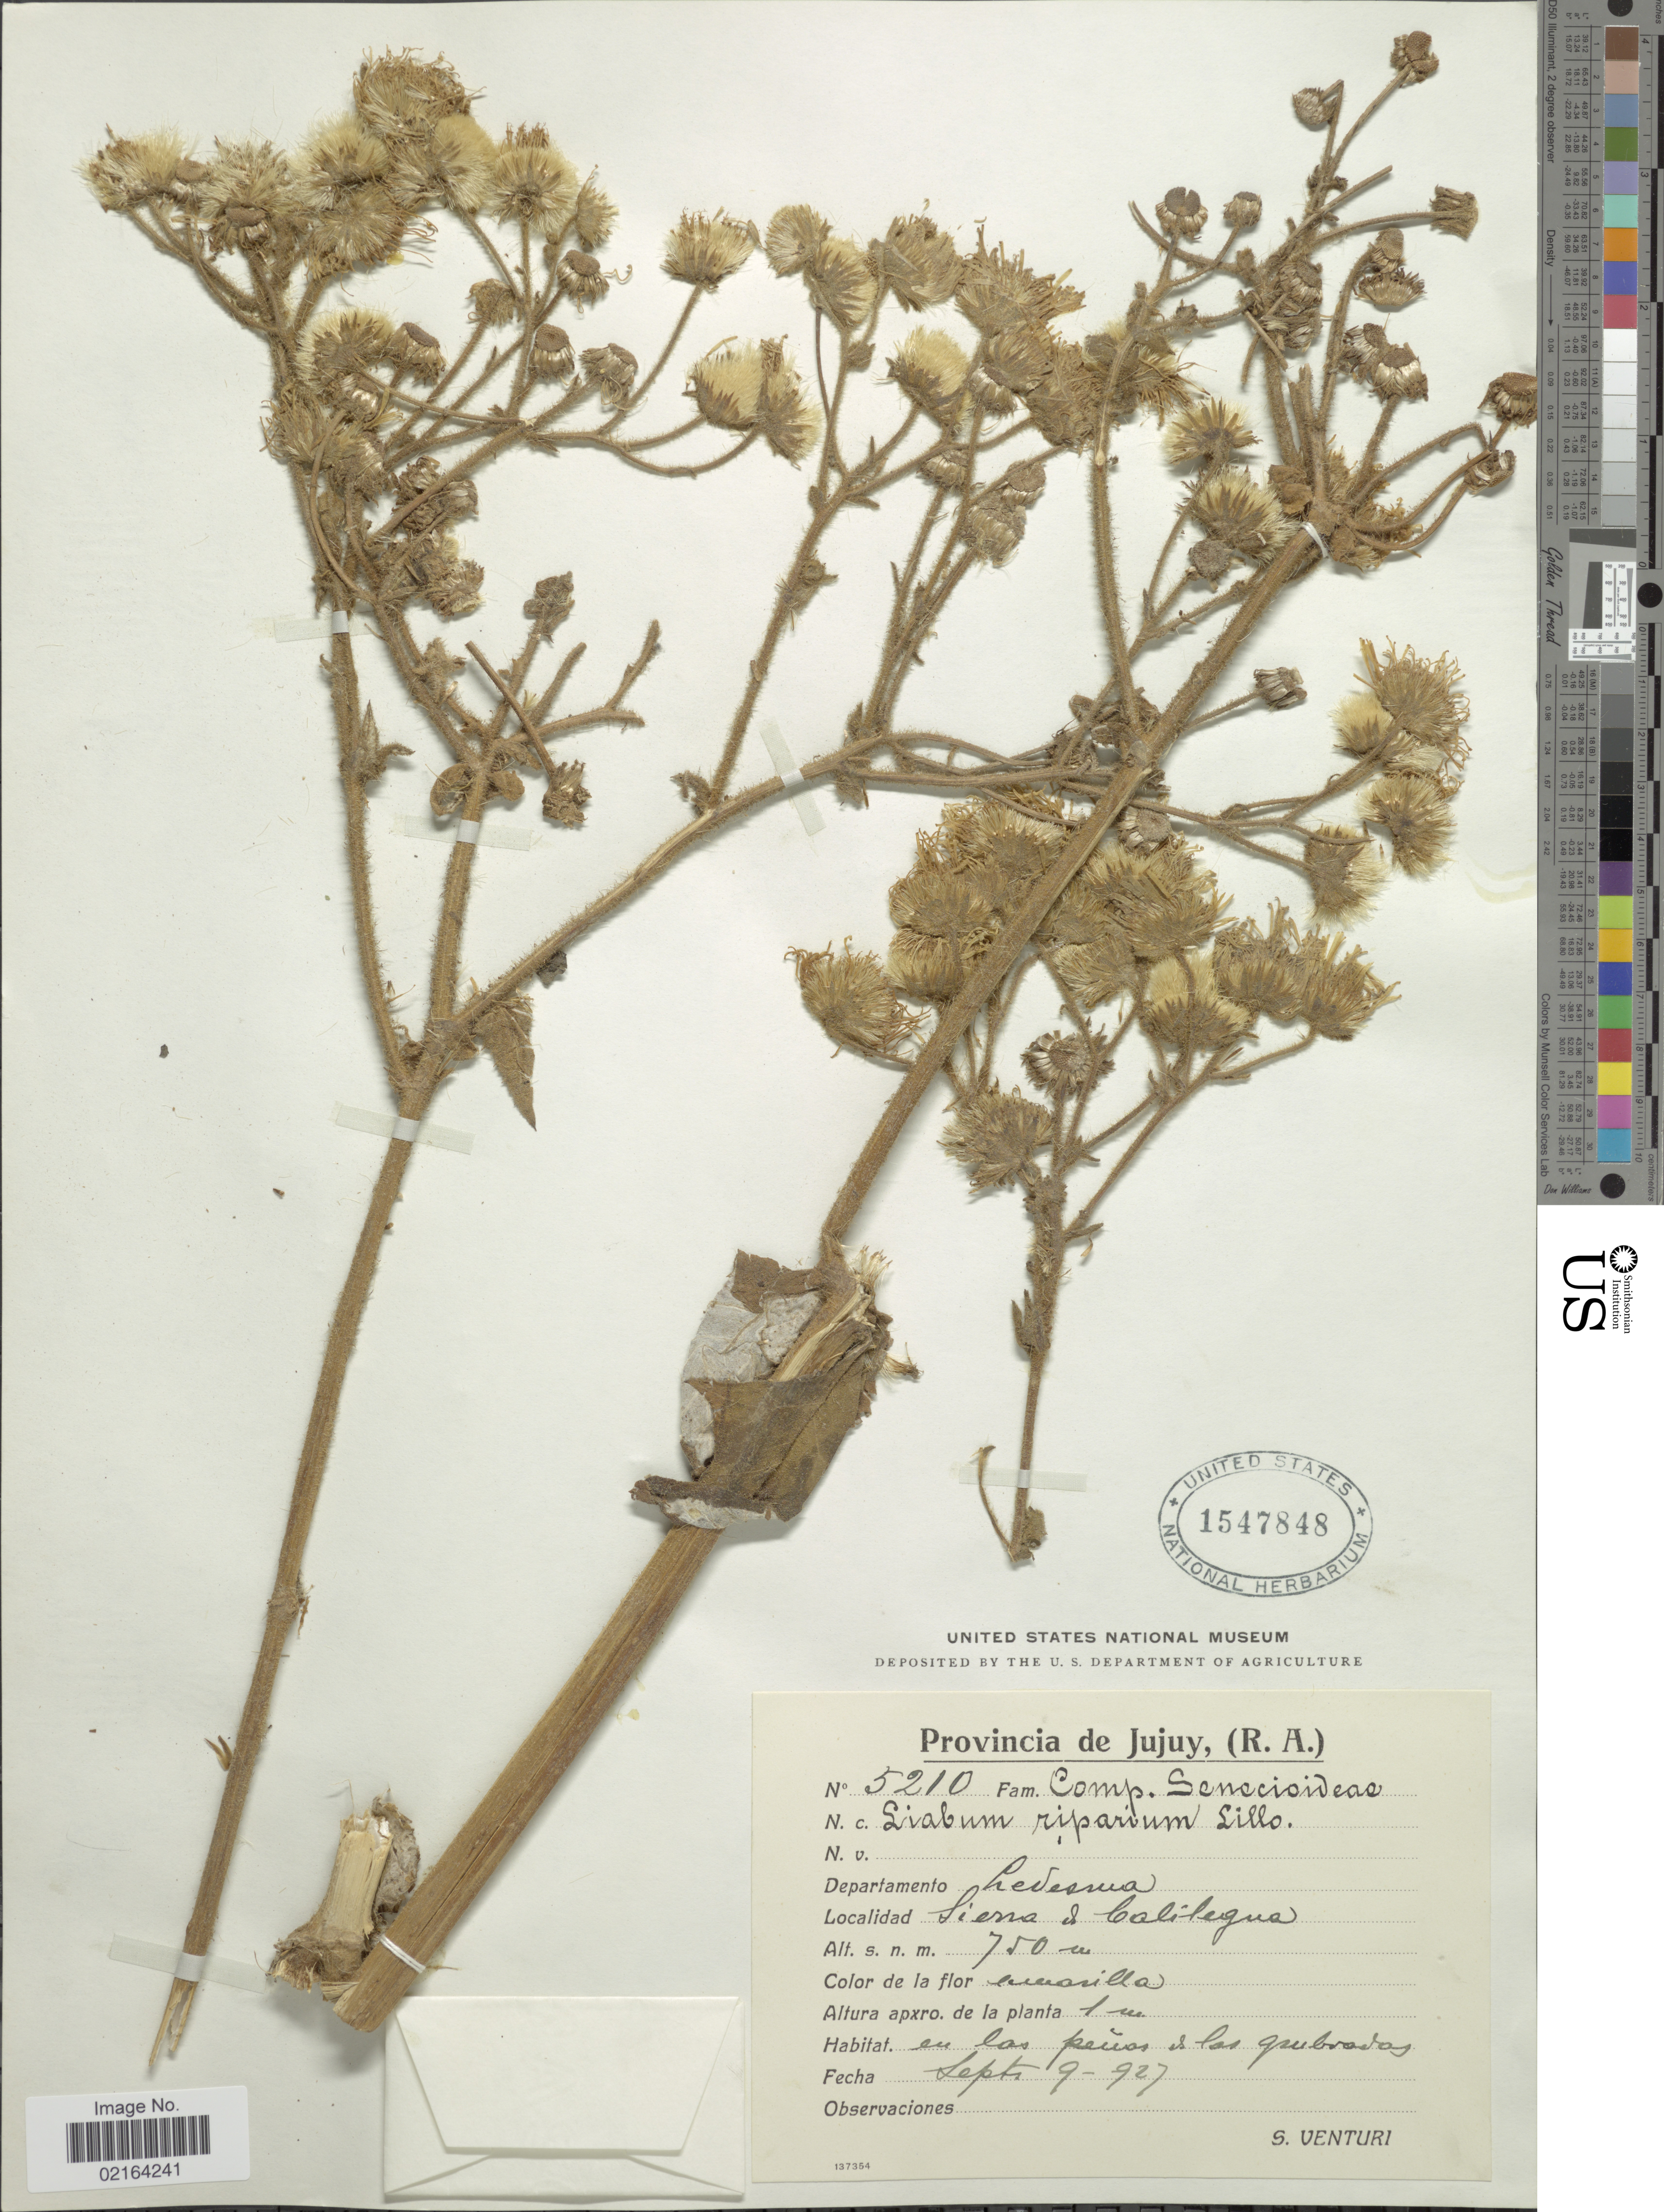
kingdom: Plantae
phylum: Tracheophyta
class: Magnoliopsida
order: Asterales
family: Asteraceae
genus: Microliabum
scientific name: Microliabum polymnioides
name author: (R.E. Fr.) H. Rob.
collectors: S. Venturi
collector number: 5210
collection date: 1927-09-09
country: Argentina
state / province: Jujuy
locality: Provincia de Jujuy (R.A.), Departamento Ledesma, Sierra de Calilegua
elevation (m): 750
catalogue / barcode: US 1547848